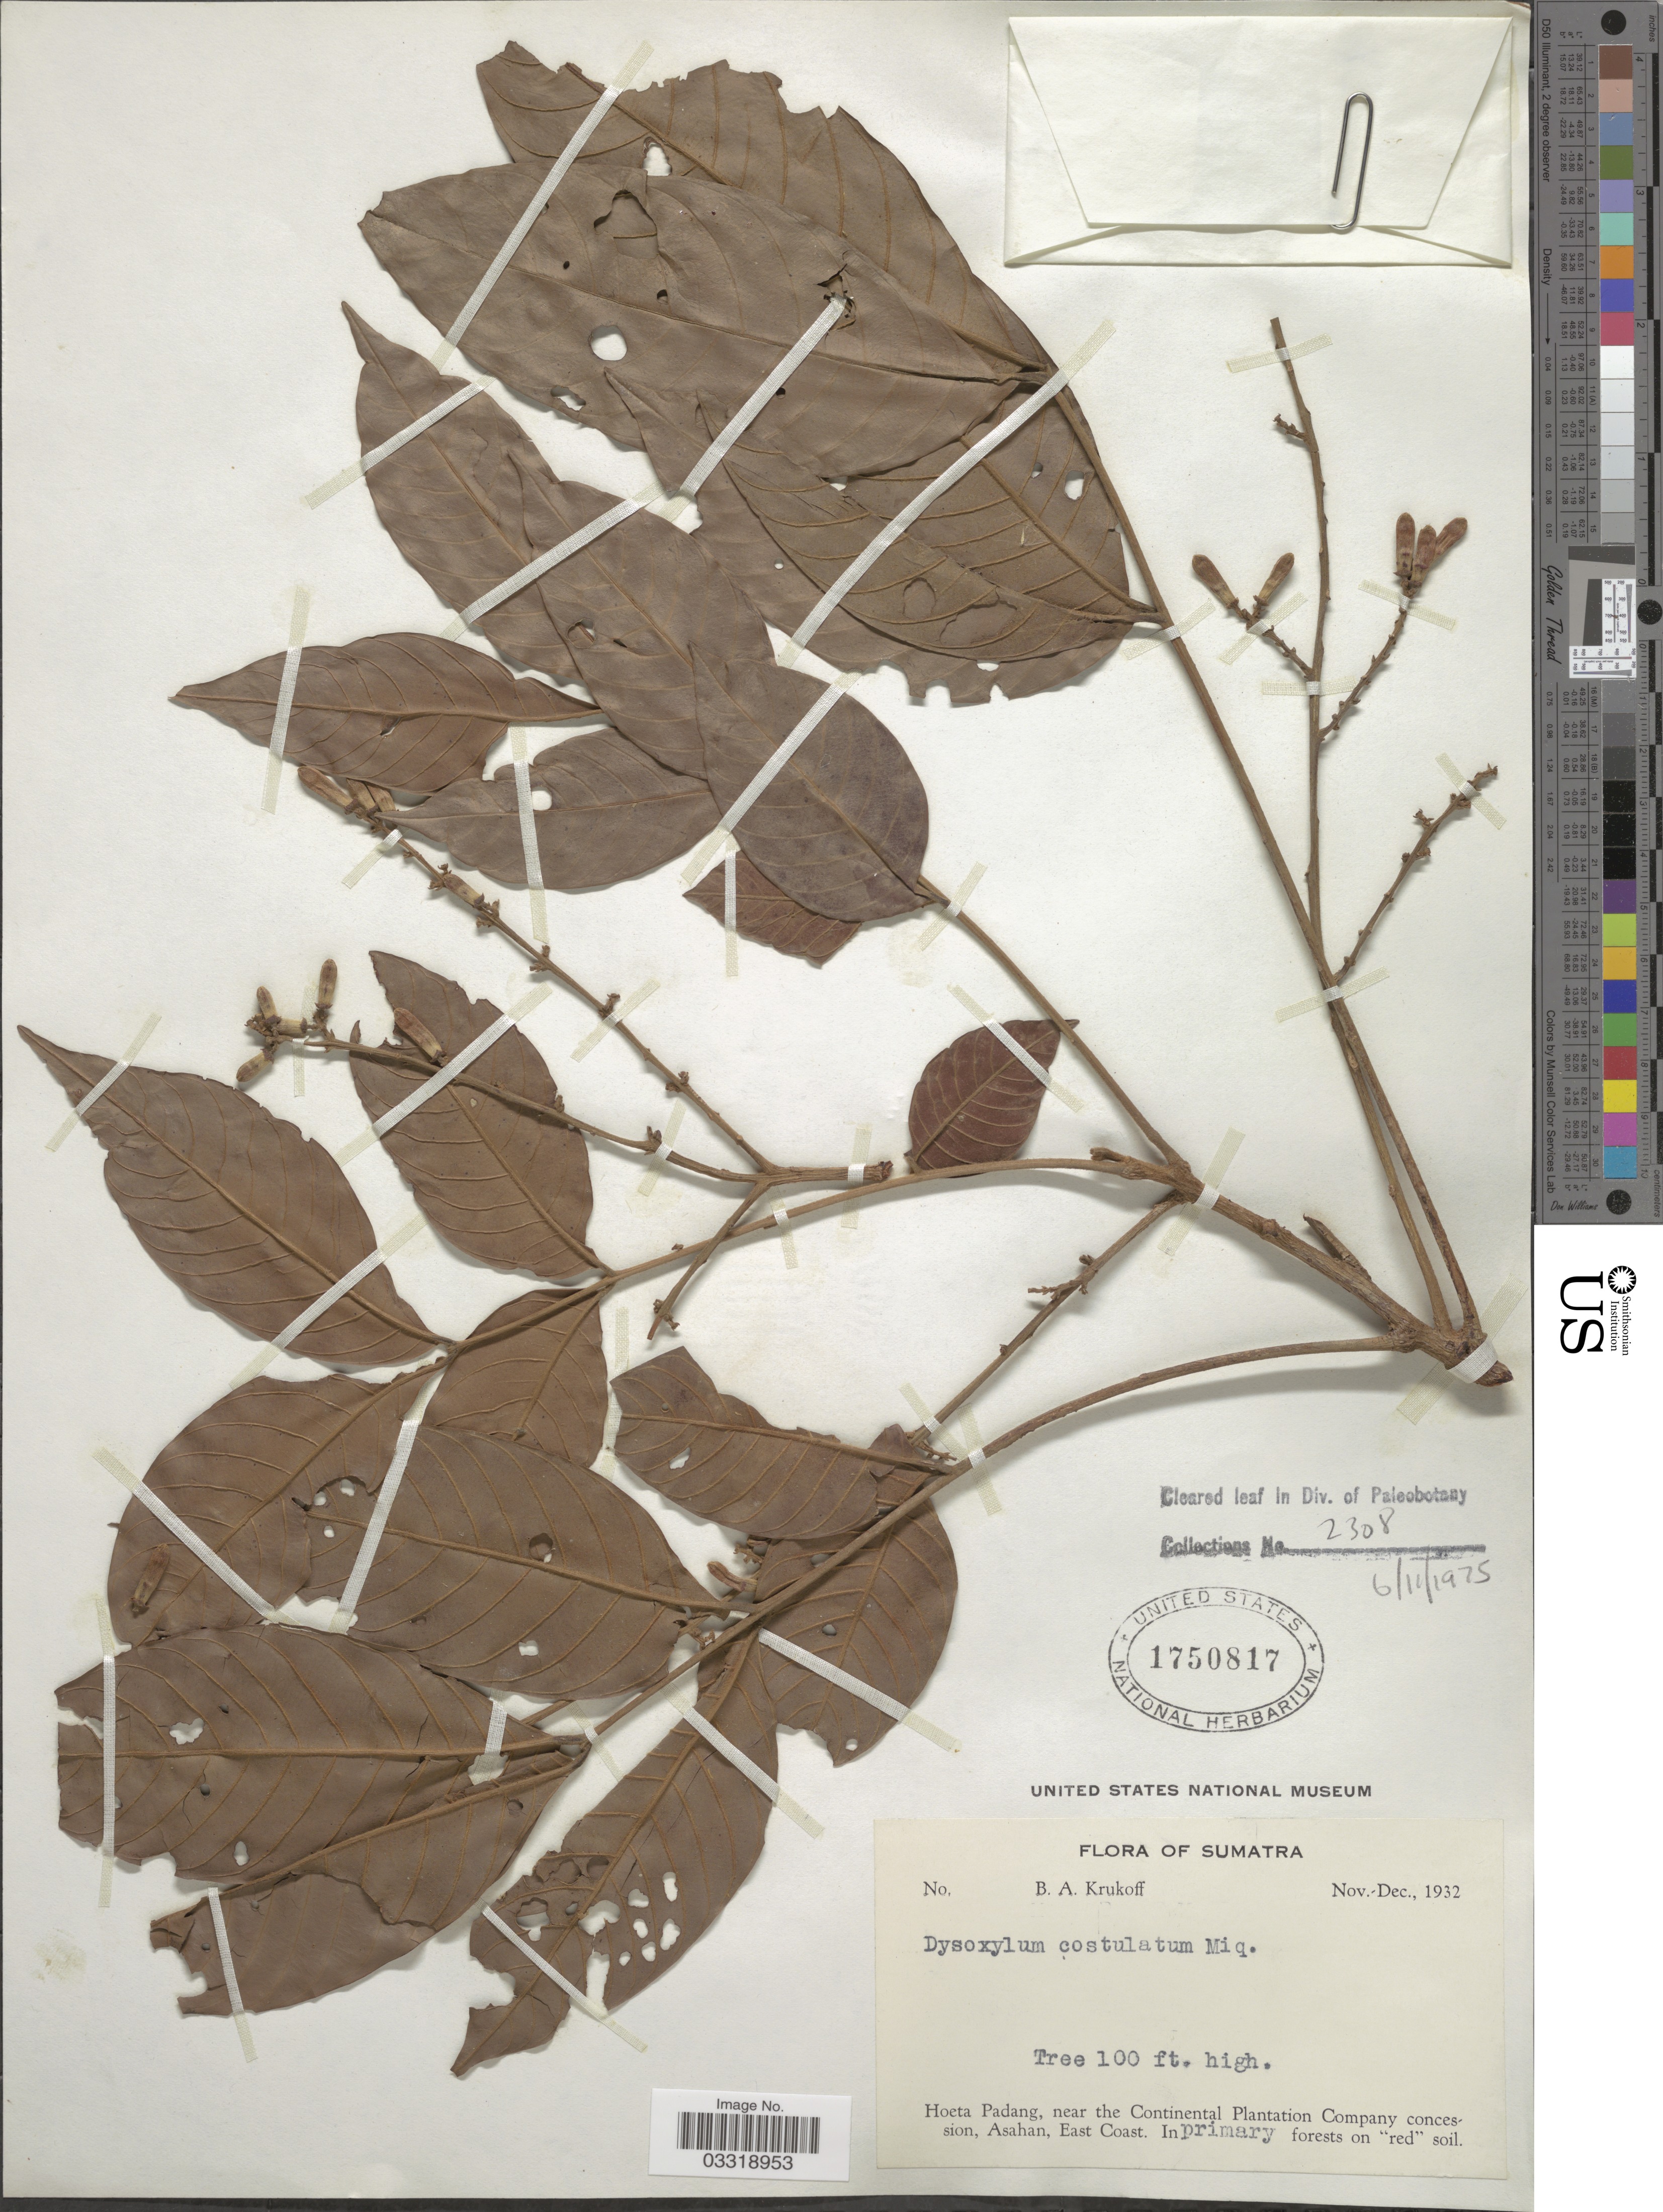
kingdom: Plantae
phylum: Tracheophyta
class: Magnoliopsida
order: Sapindales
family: Meliaceae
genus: Prasoxylon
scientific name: Prasoxylon alliaceum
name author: (Blume) M. Roem.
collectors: B. A. Krukoff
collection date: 1932-11/1932-12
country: Indonesia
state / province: Sumatra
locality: Hoeta Padang, near the Continental Plantation Company concession, Asahan, East Coast.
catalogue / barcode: US 1750817